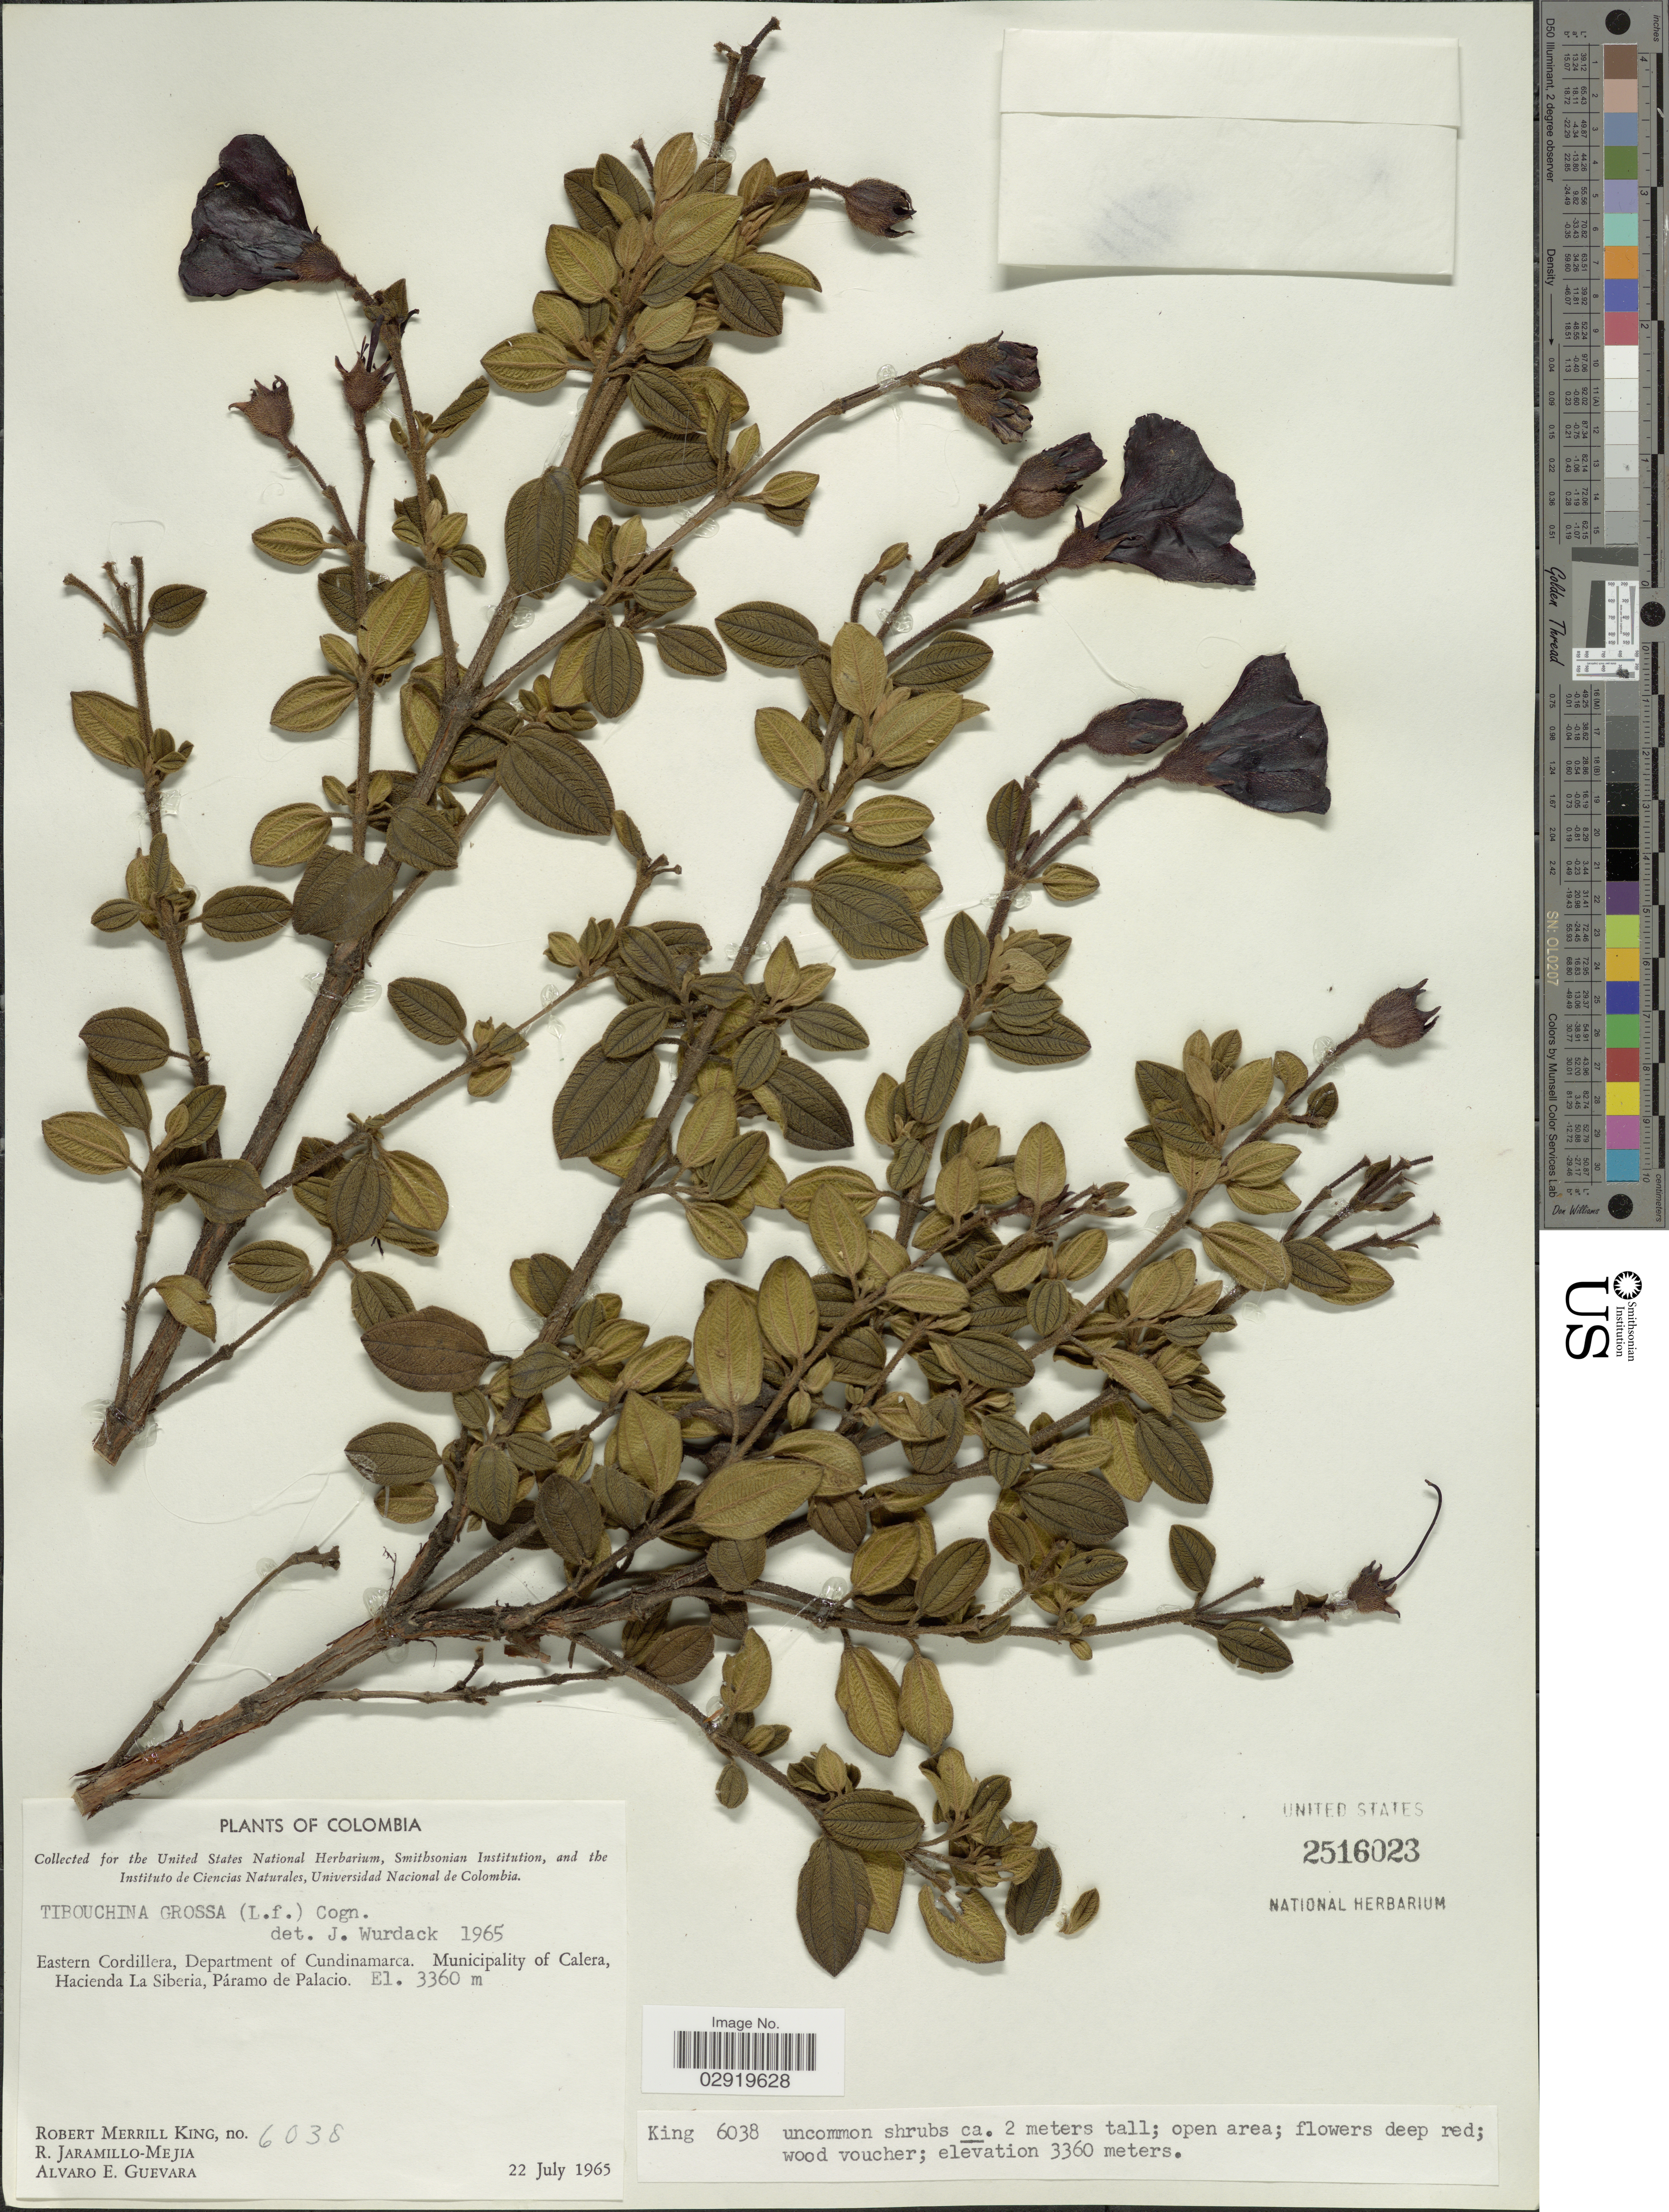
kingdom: Plantae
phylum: Tracheophyta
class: Magnoliopsida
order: Myrtales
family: Melastomataceae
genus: Chaetogastra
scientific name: Chaetogastra grossa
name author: (L. f.) P.J.F. Guim. & Michelang.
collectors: R. M. King, R. Jaramillo M. & A. E. Guevara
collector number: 6038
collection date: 1965-07-22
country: Colombia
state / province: Cundinamarca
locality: Eastern Cordillera, Department of Cundinamarca. Municipality of Calera, Hacienda La Siberia, Páramo de Palacio.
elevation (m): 3360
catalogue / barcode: US 2516023